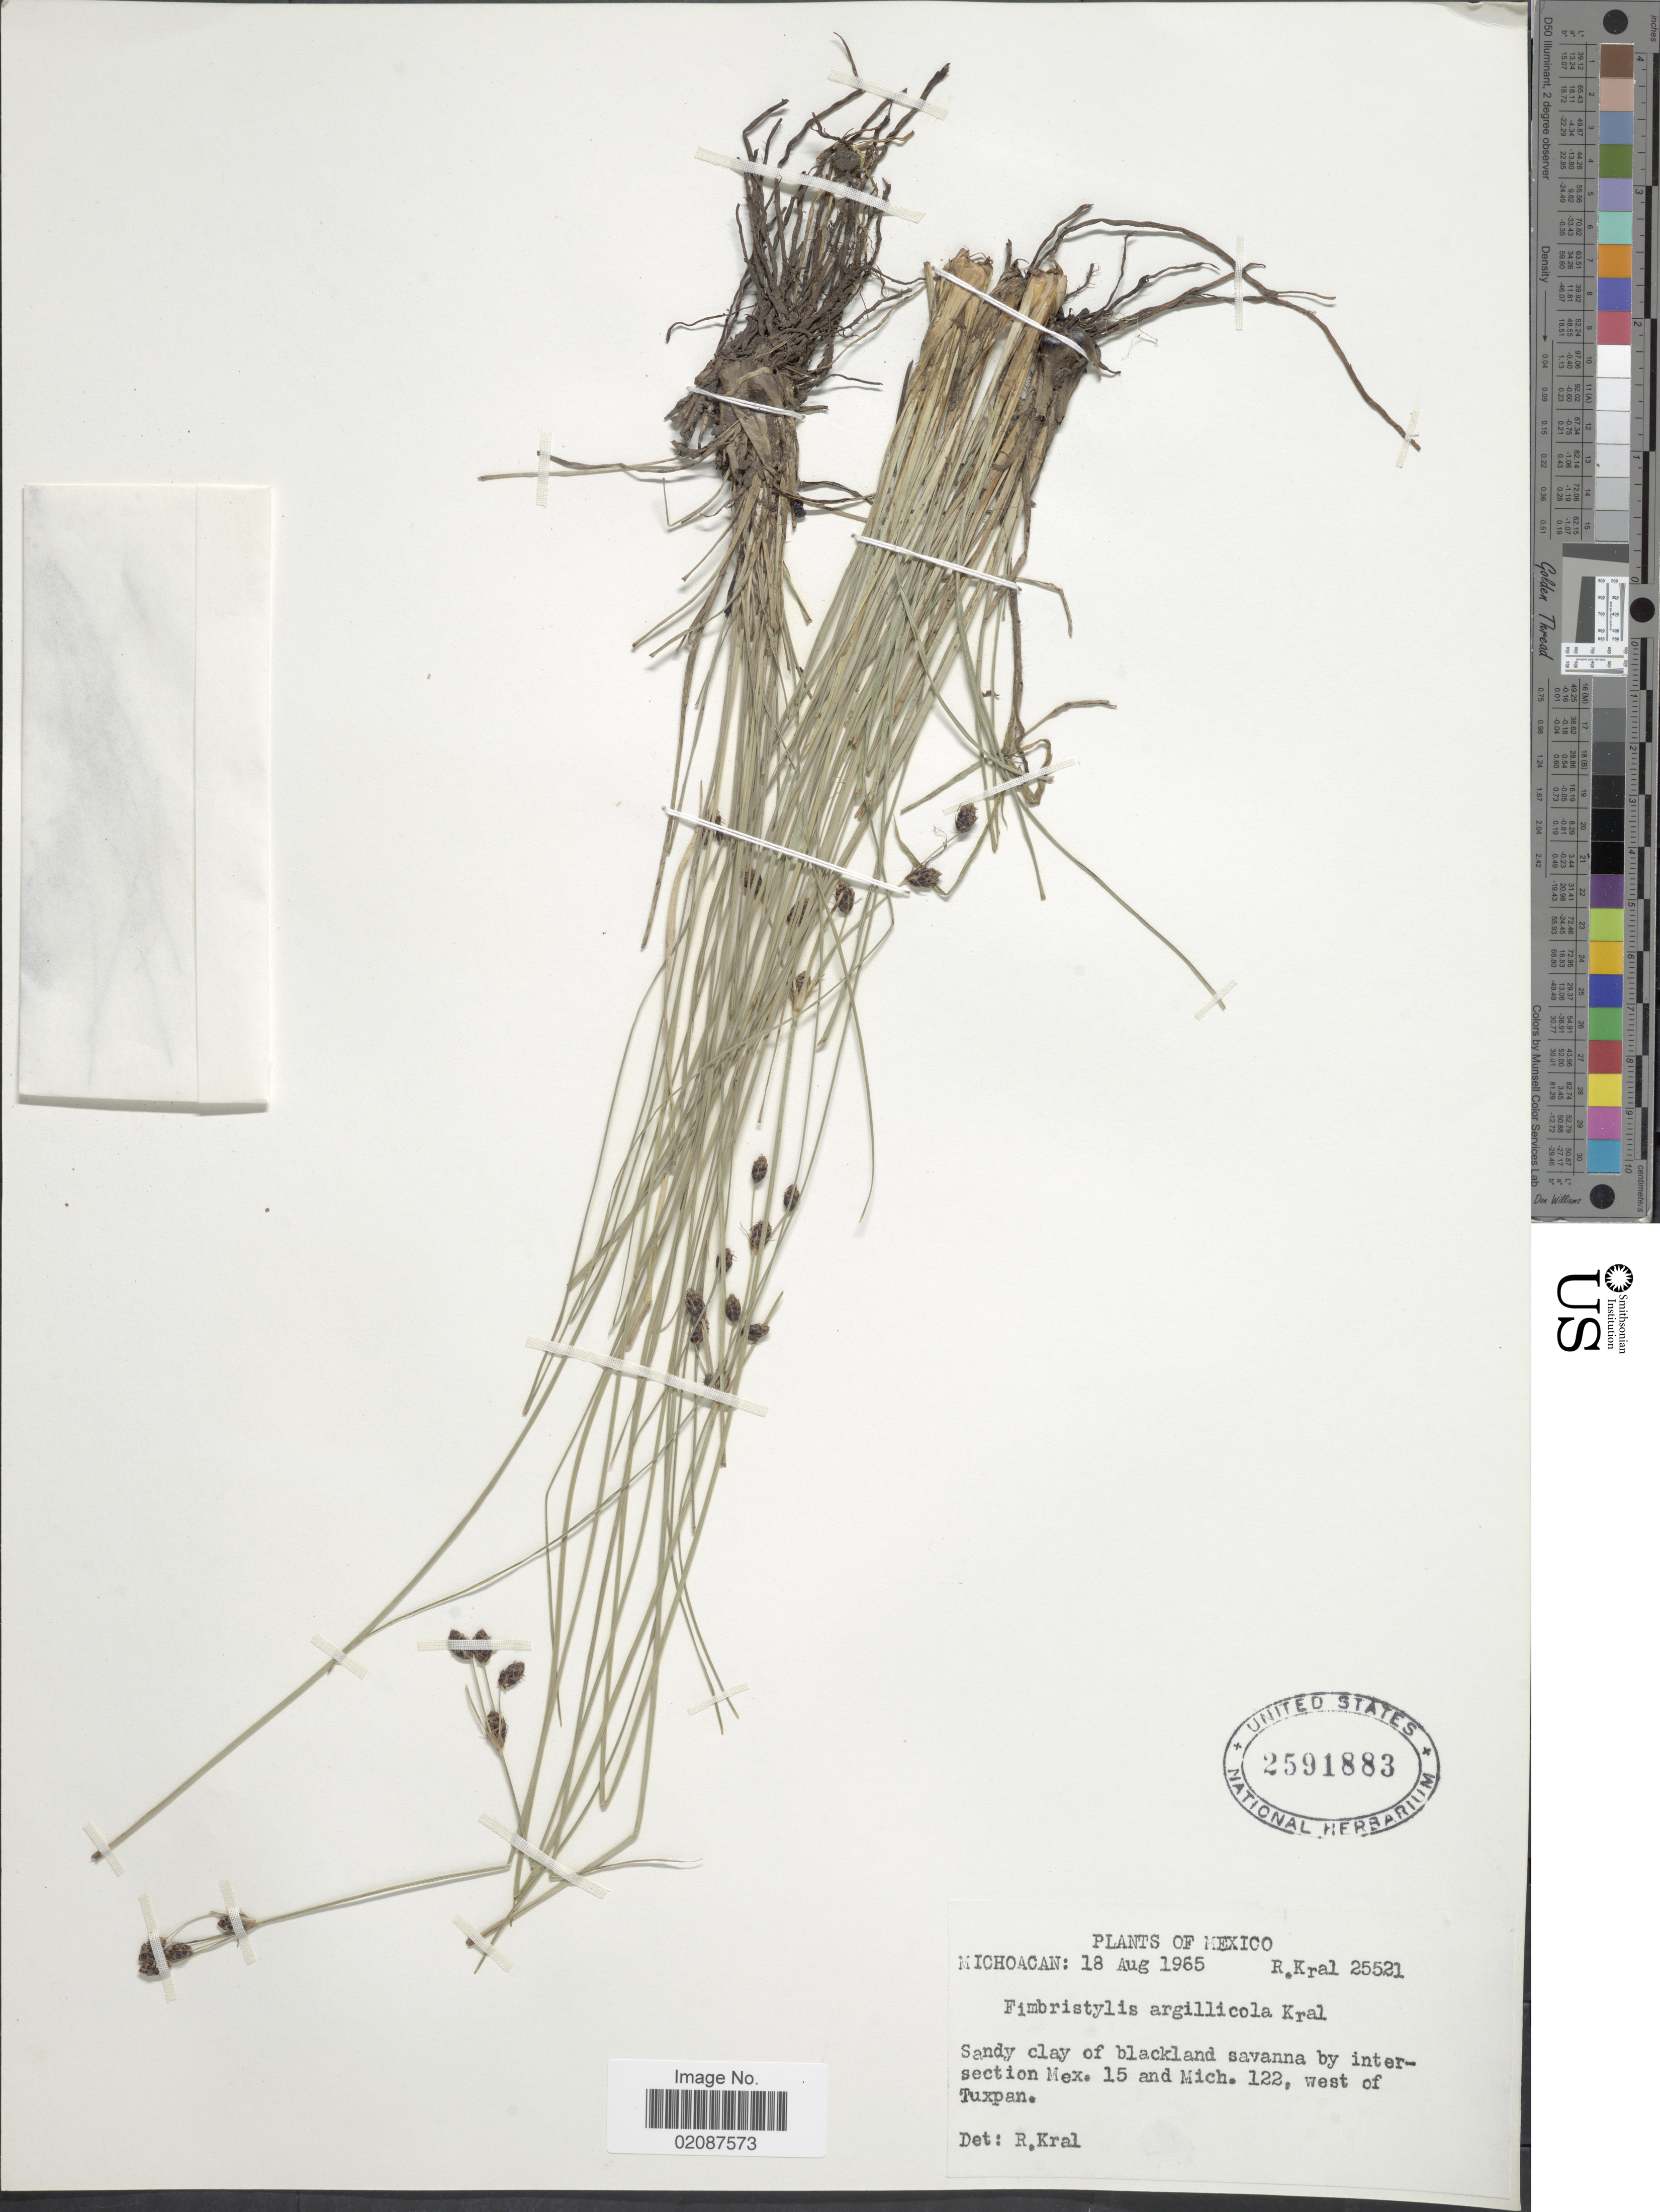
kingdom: Plantae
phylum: Tracheophyta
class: Liliopsida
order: Poales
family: Cyperaceae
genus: Fimbristylis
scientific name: Fimbristylis argillicola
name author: Kral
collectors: R. Kral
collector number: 25521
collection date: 1965-08-18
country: Mexico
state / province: Michoacán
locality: Michoacan, intersection Mex. 15 and Mich. 122, west of Tuxpan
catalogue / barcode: US 2591883